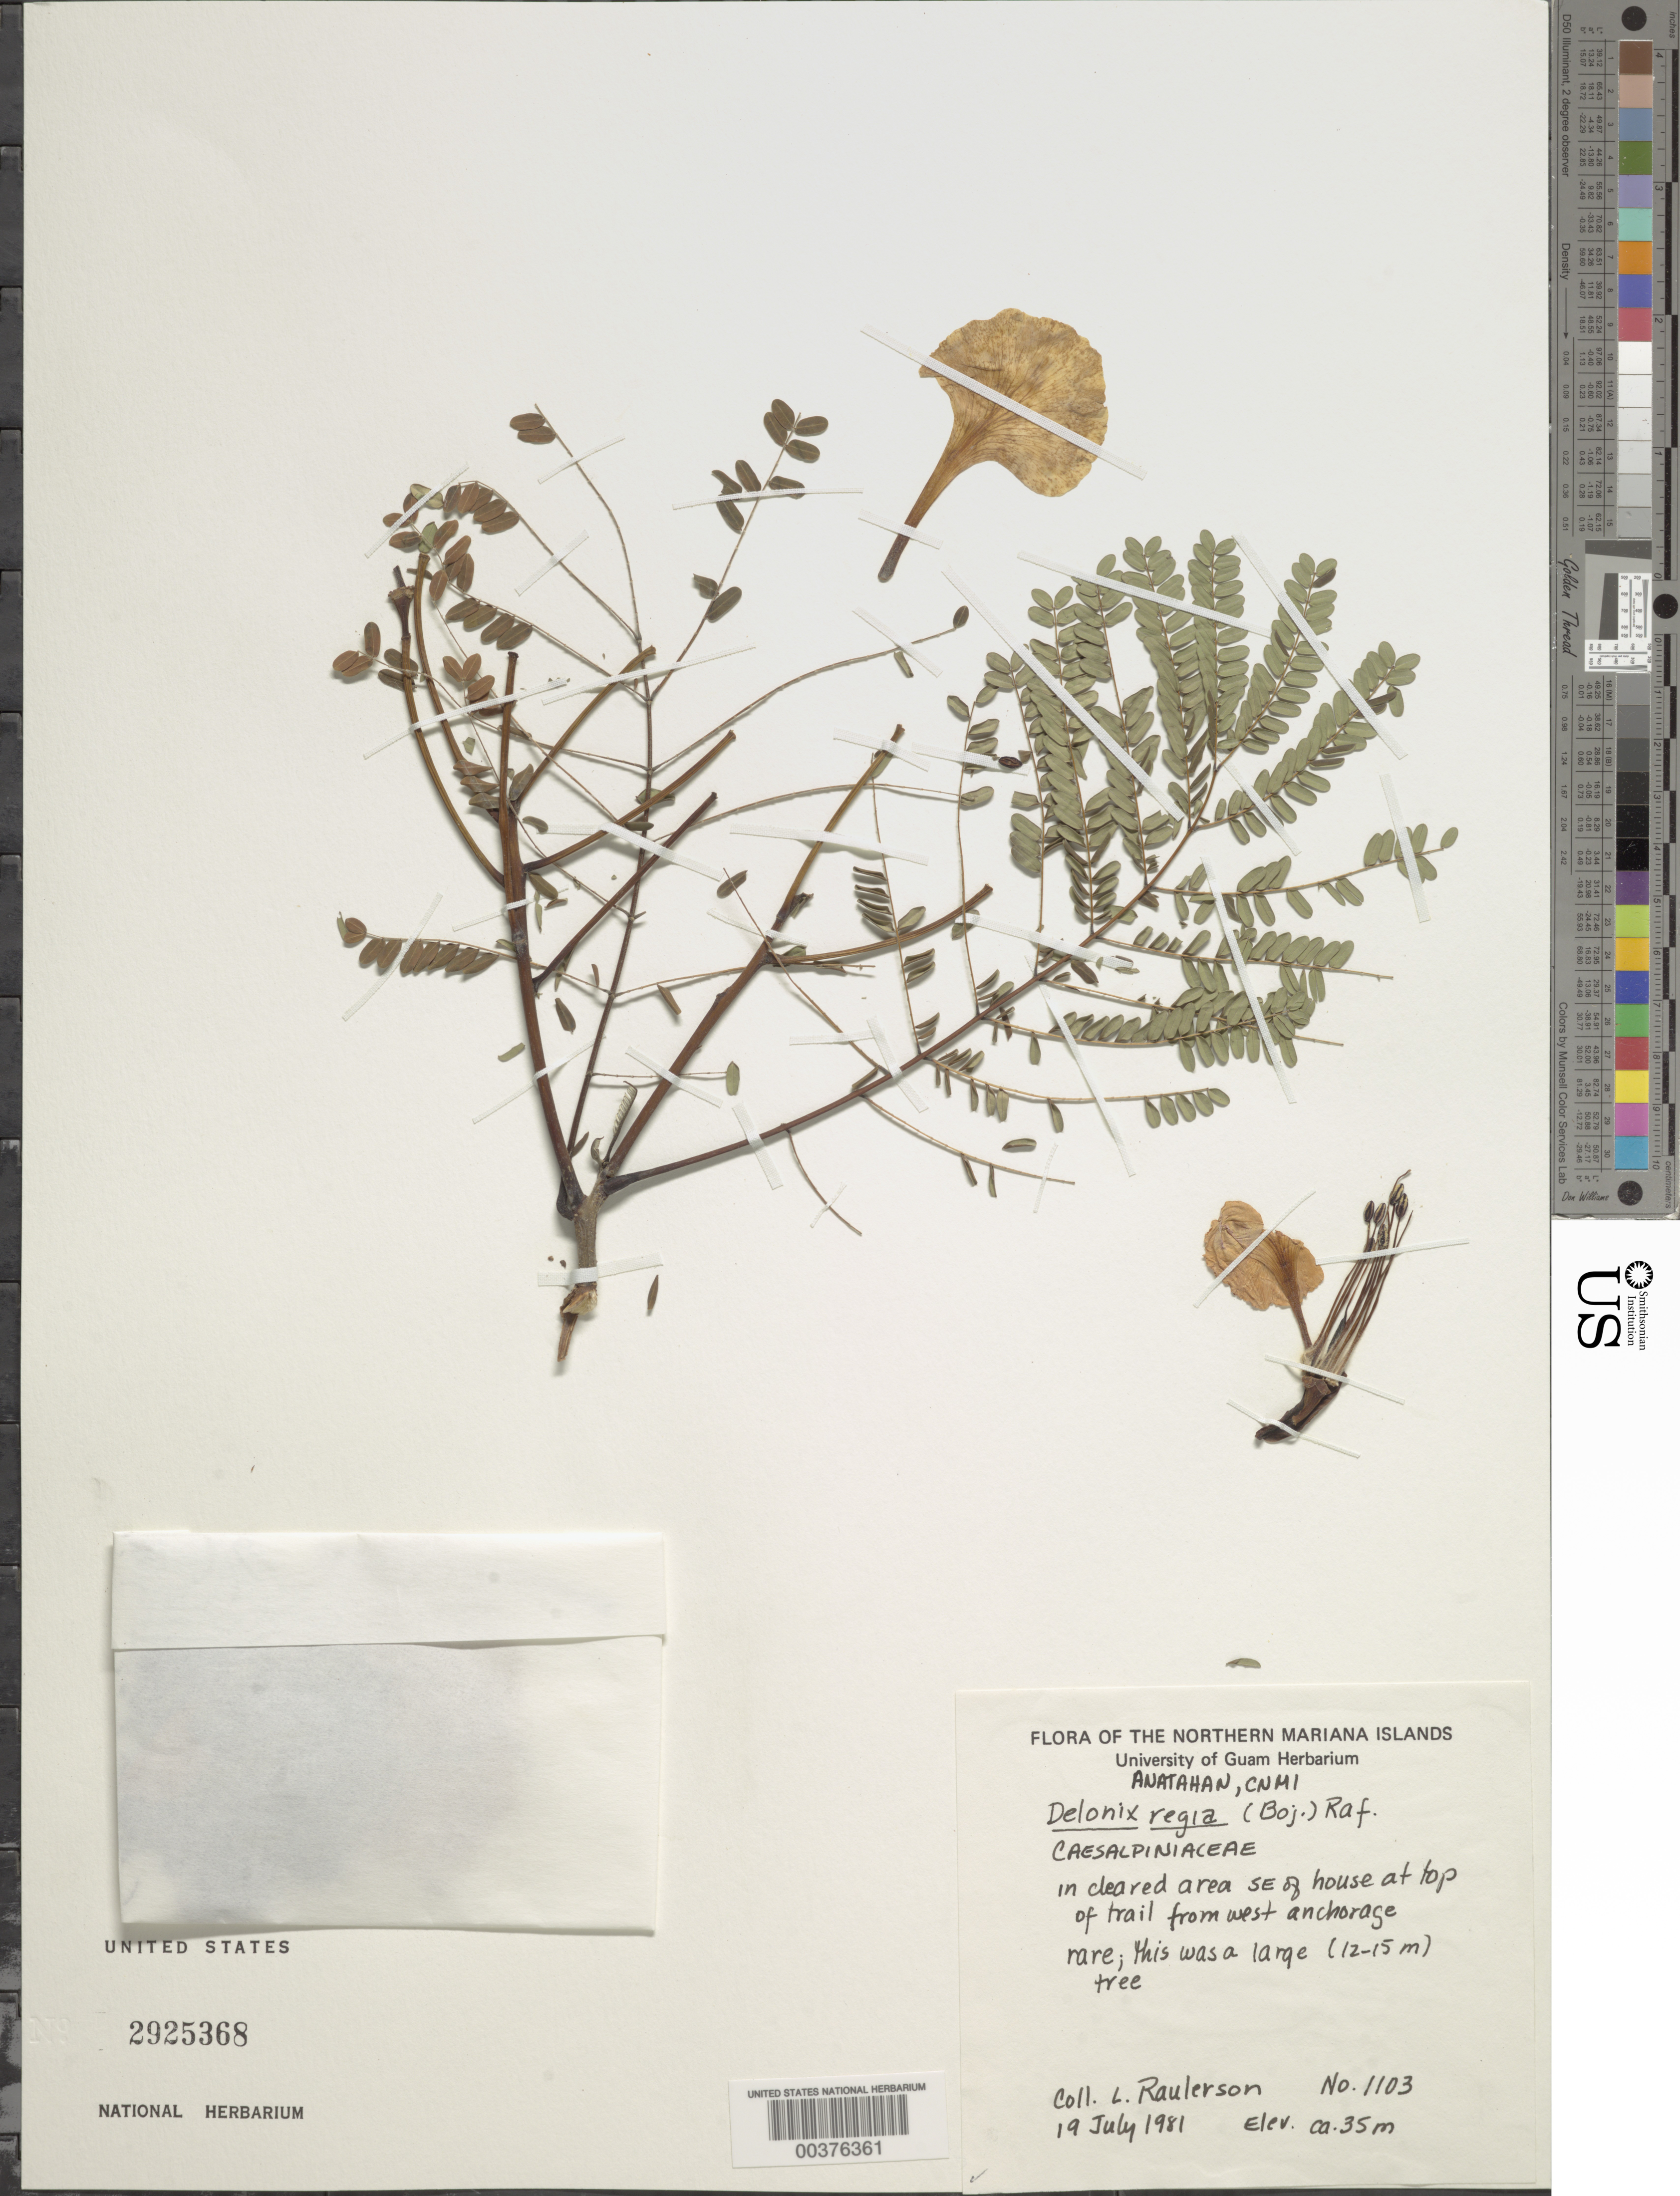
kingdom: Plantae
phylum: Tracheophyta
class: Magnoliopsida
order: Fabales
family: Fabaceae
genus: Delonix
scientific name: Delonix regia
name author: (Bojer ex Hook.) Raf.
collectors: L. Raulerson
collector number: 1103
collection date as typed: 19 Jul 1981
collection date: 1981-07-19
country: Northern Mariana Islands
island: Anatahan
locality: Se of house at top of trail from west anchorage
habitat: In cleared area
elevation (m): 35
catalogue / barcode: US 2925368